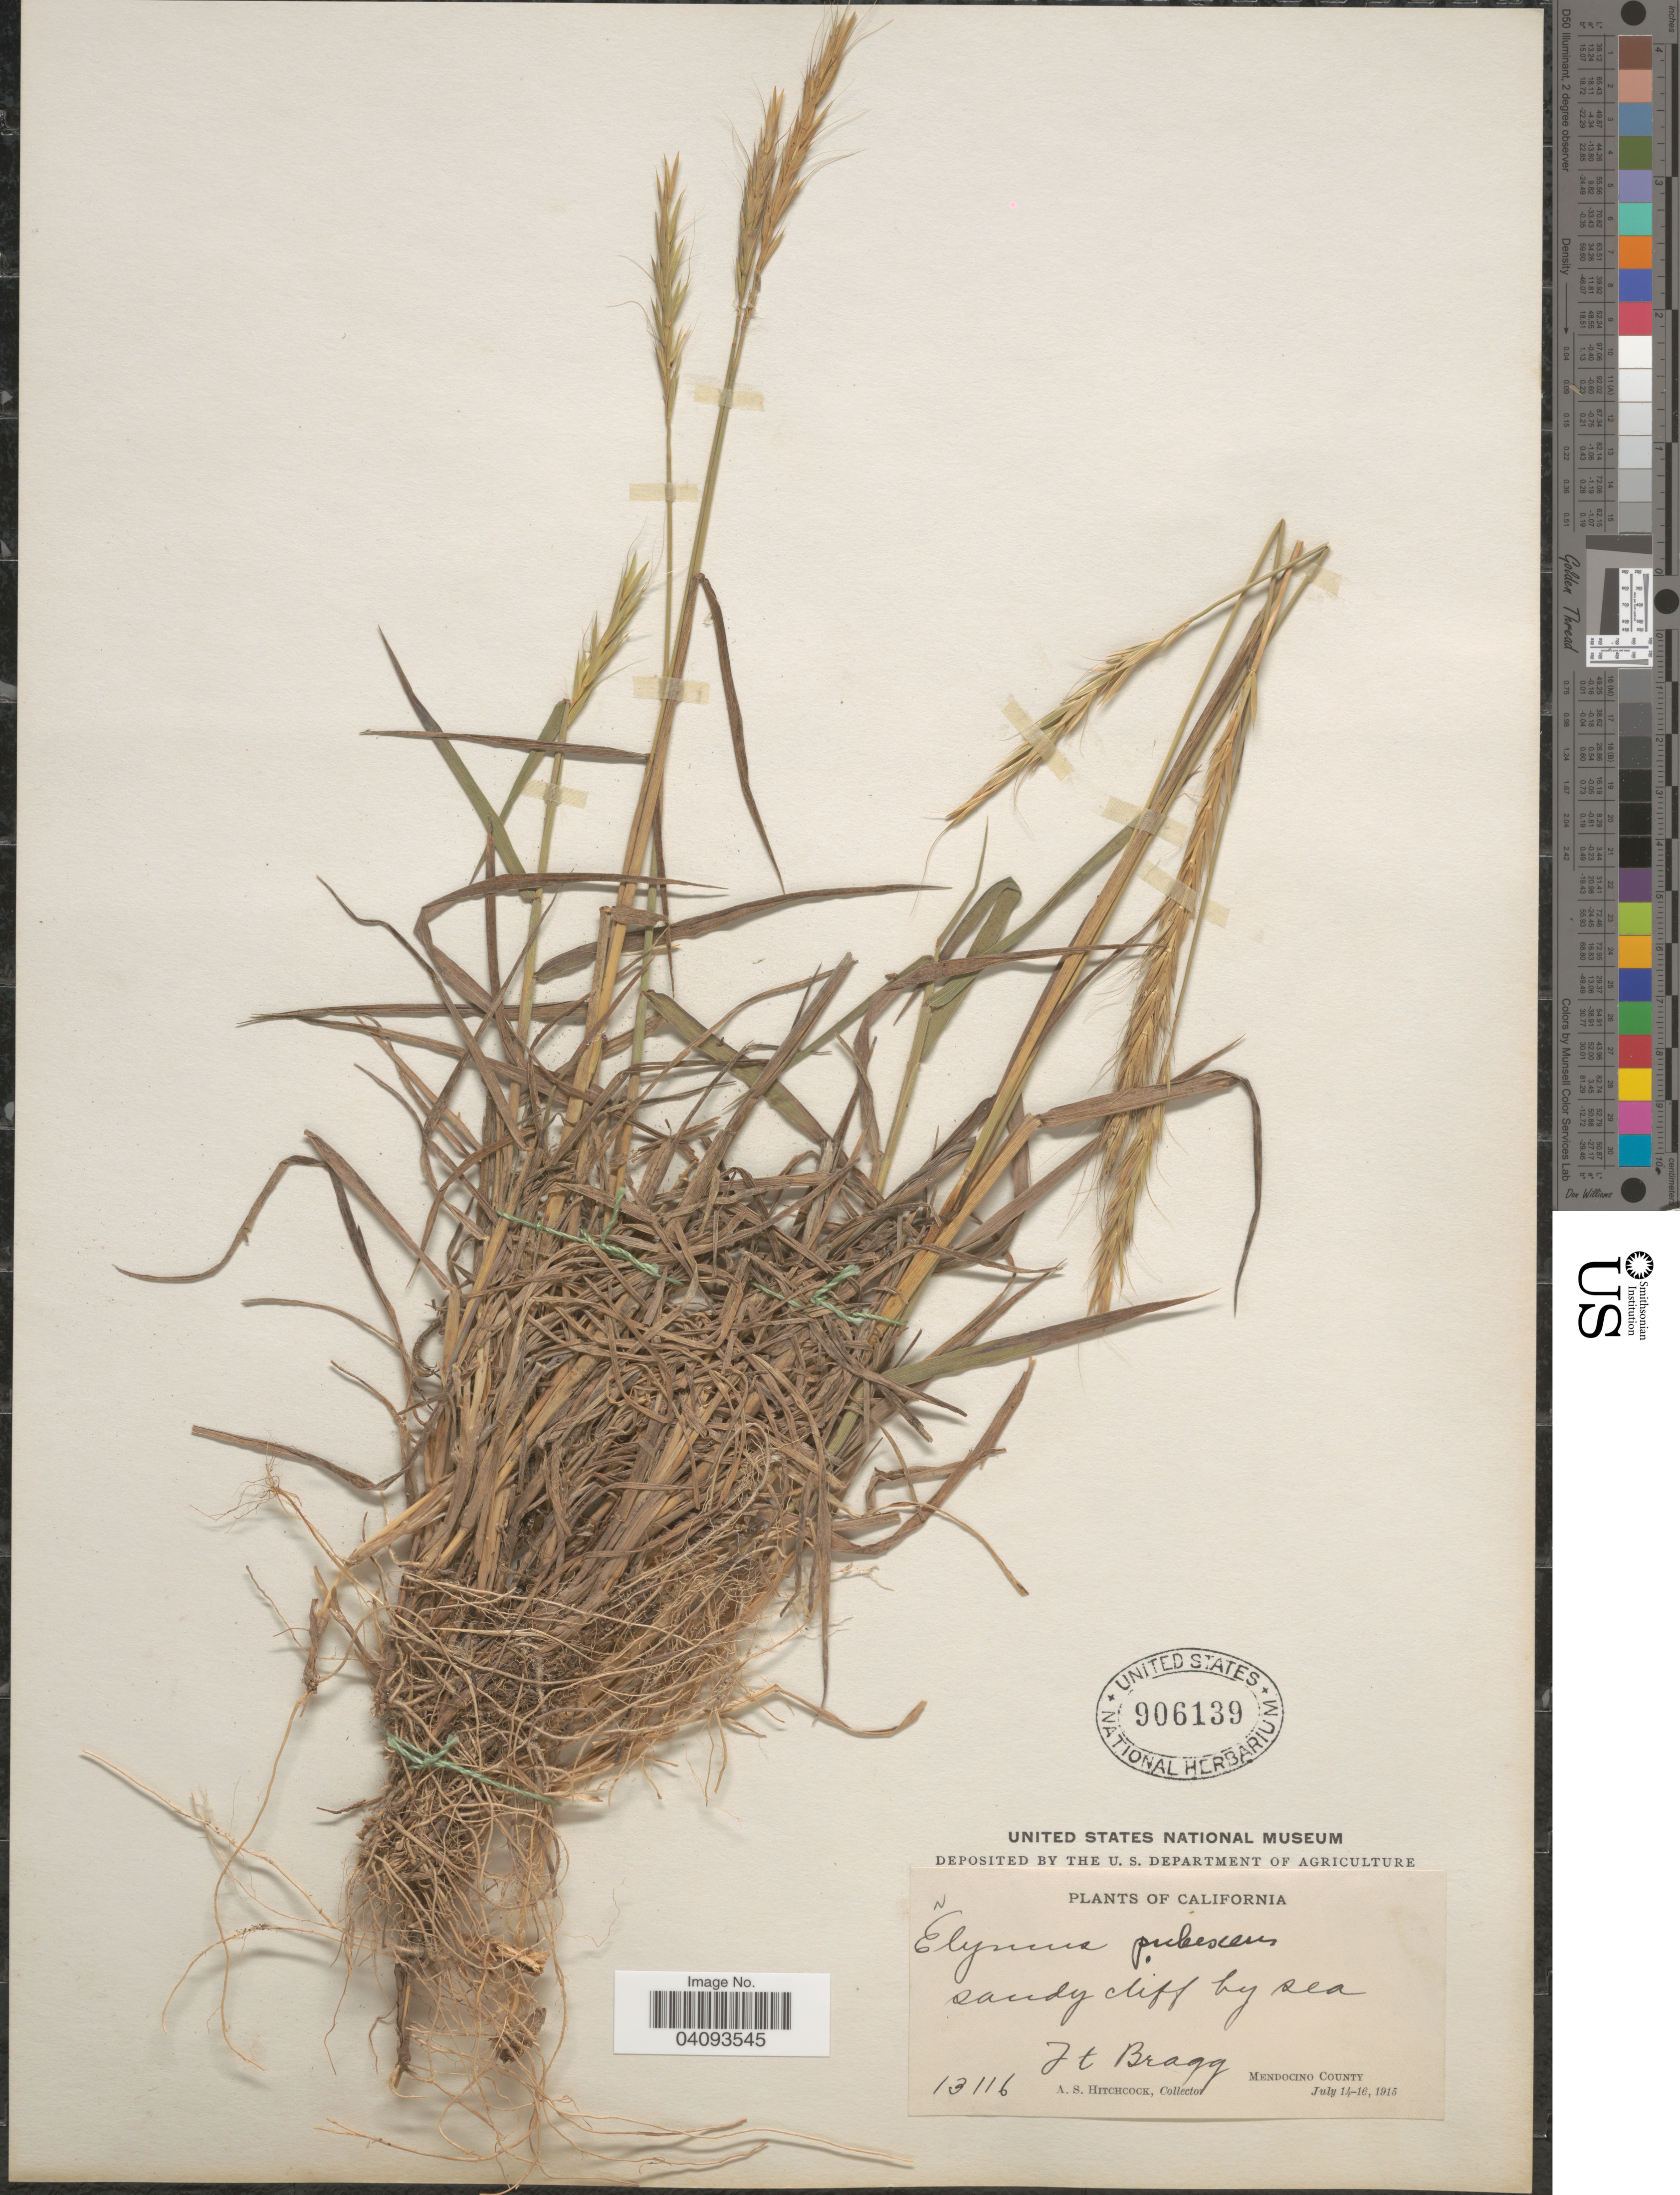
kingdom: Plantae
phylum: Tracheophyta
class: Liliopsida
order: Poales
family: Poaceae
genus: Elymus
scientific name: Elymus glaucus subsp. jepsonii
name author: (Burtt Davy) Gould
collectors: A. S. Hitchcock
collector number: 13116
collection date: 1915-07-14/1915-07-16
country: United States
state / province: California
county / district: Mendocino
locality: Sandy cliff by sea. Ft Bragg. Mendocino County.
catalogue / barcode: US 906139